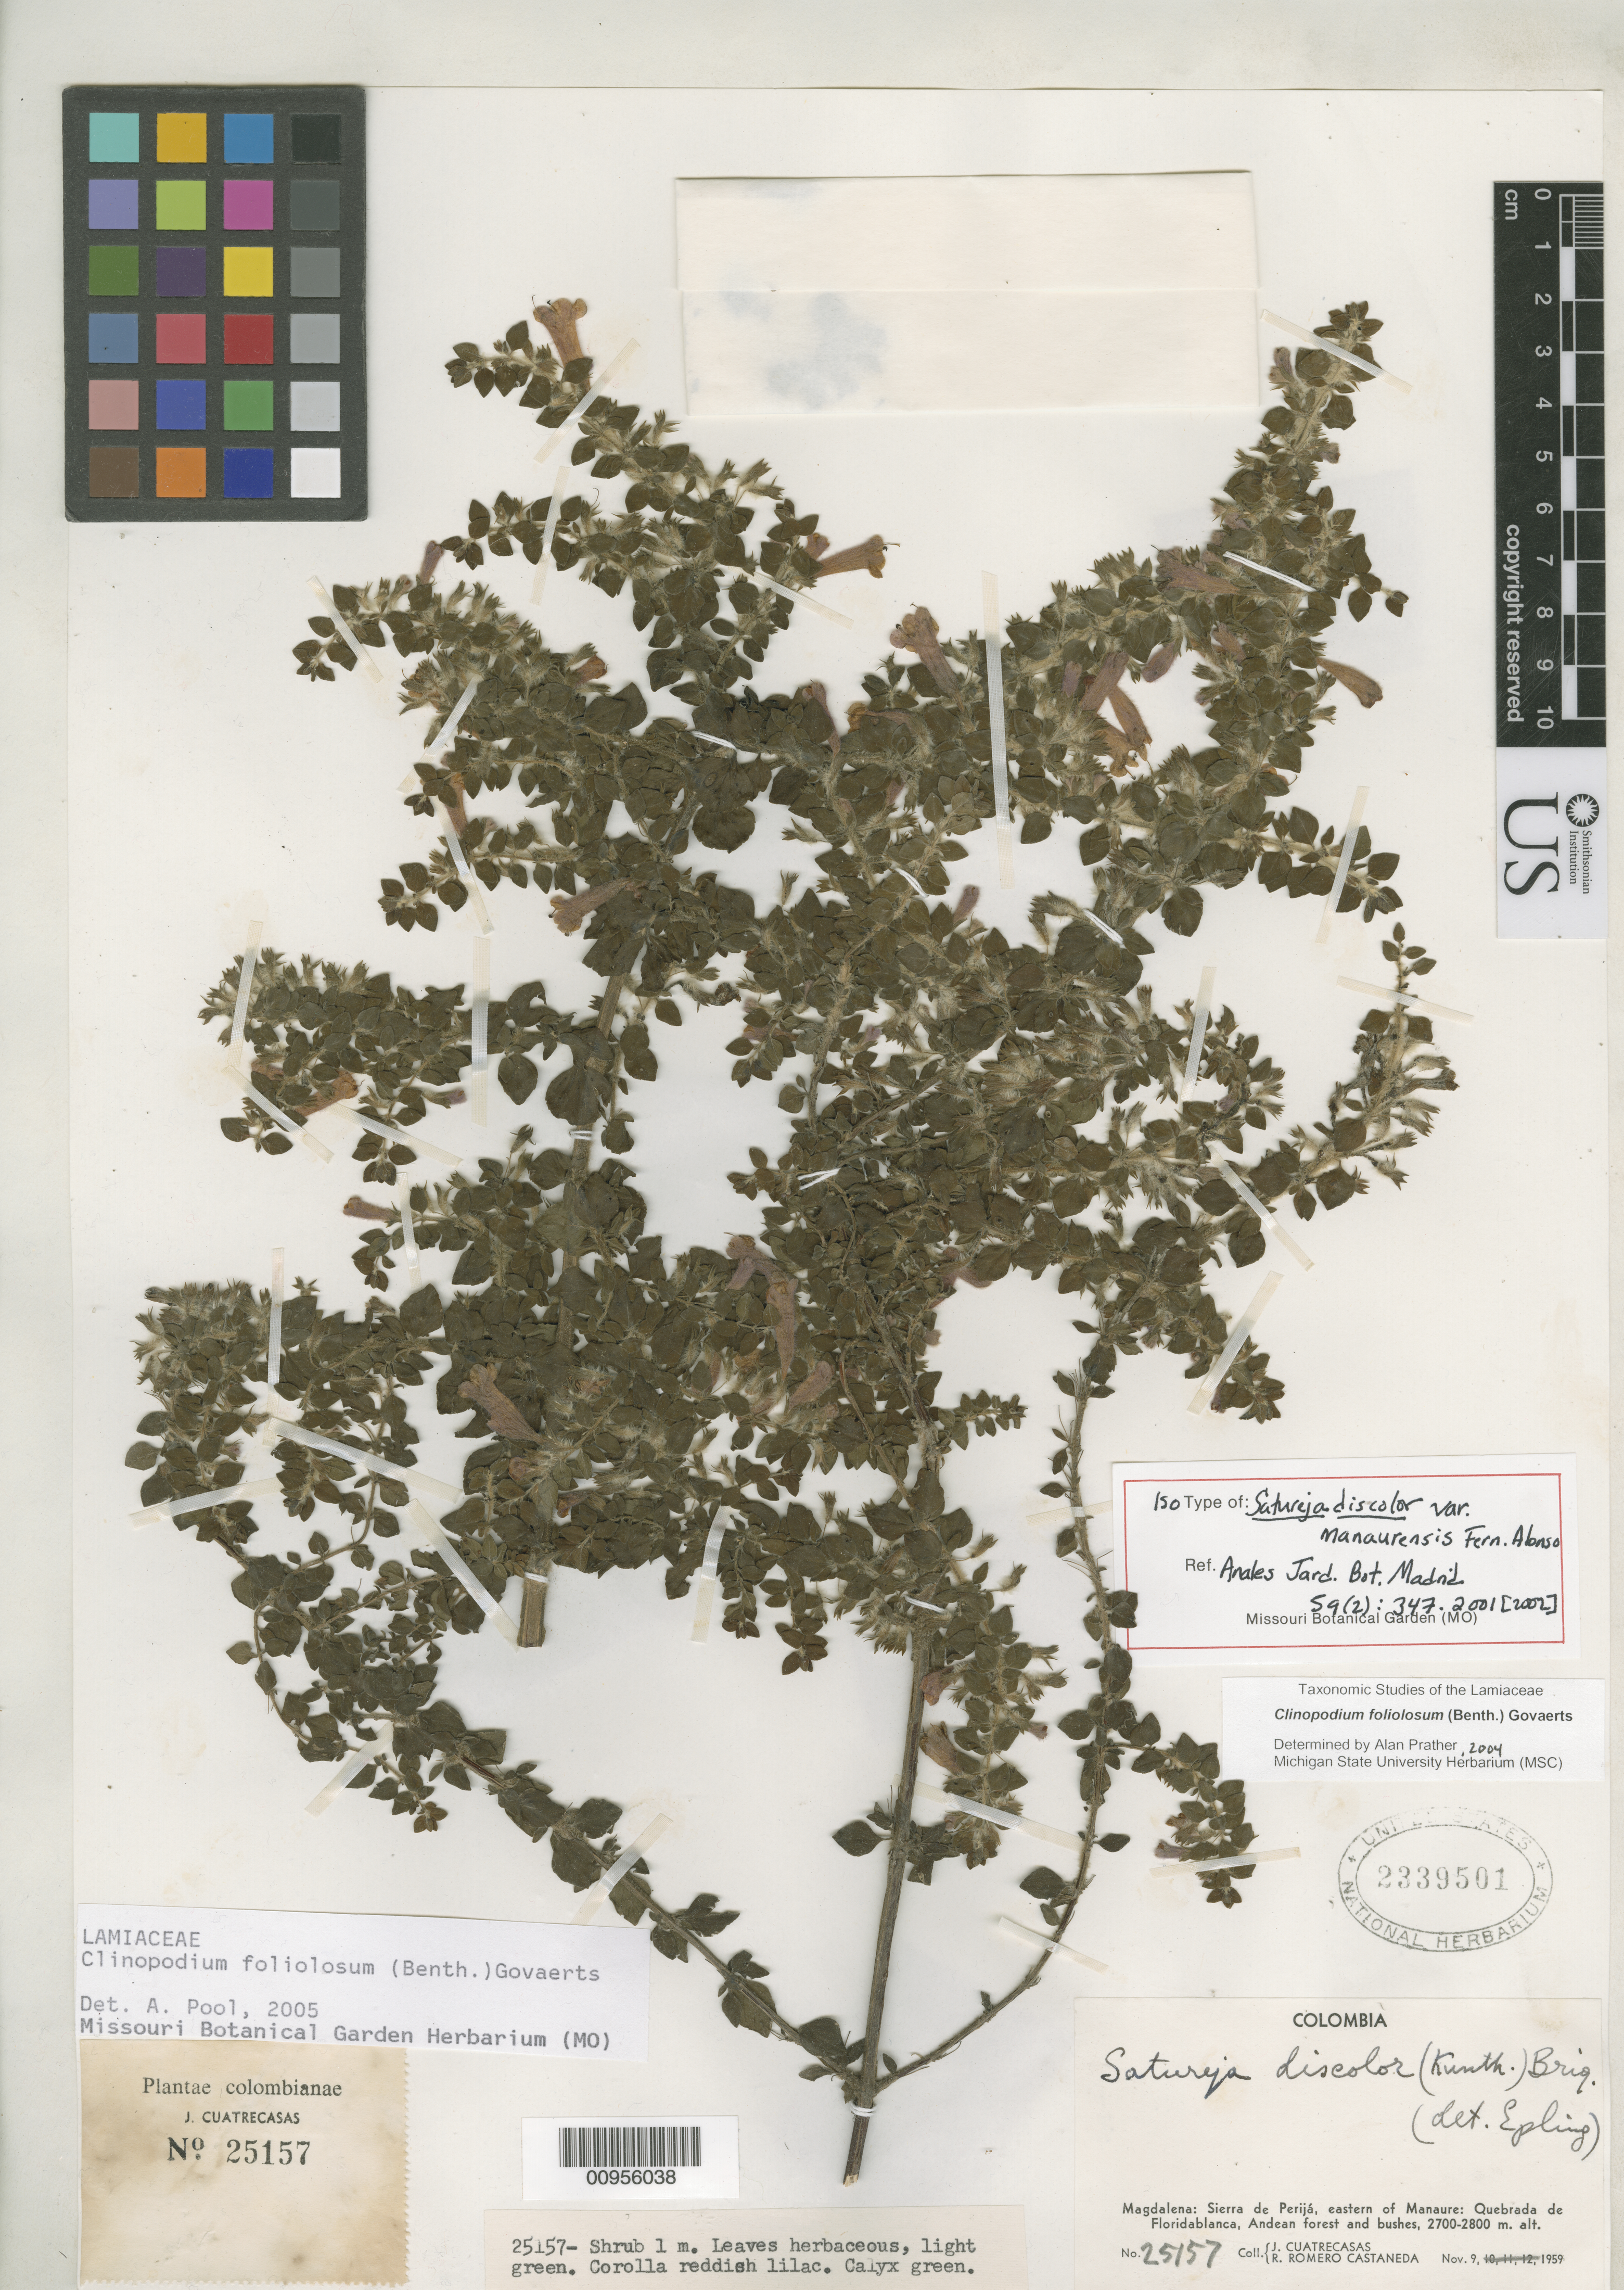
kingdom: Plantae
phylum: Tracheophyta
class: Magnoliopsida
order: Lamiales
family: Lamiaceae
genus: Satureja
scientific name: Satureja discolor var. manaurensis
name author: Fern. Alonso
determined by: Prather, L. A.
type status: Isotype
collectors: J. Cuatrecasas & R. Romero Castañeda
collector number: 25157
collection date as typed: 09 Nov 1959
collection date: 1959-11-09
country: Colombia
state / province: Magdalena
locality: Sierra de Perijá, eastern of Manaure: Quebrada de Floridablanca, Andean forest and bushes.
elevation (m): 2700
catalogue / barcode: US 2339501